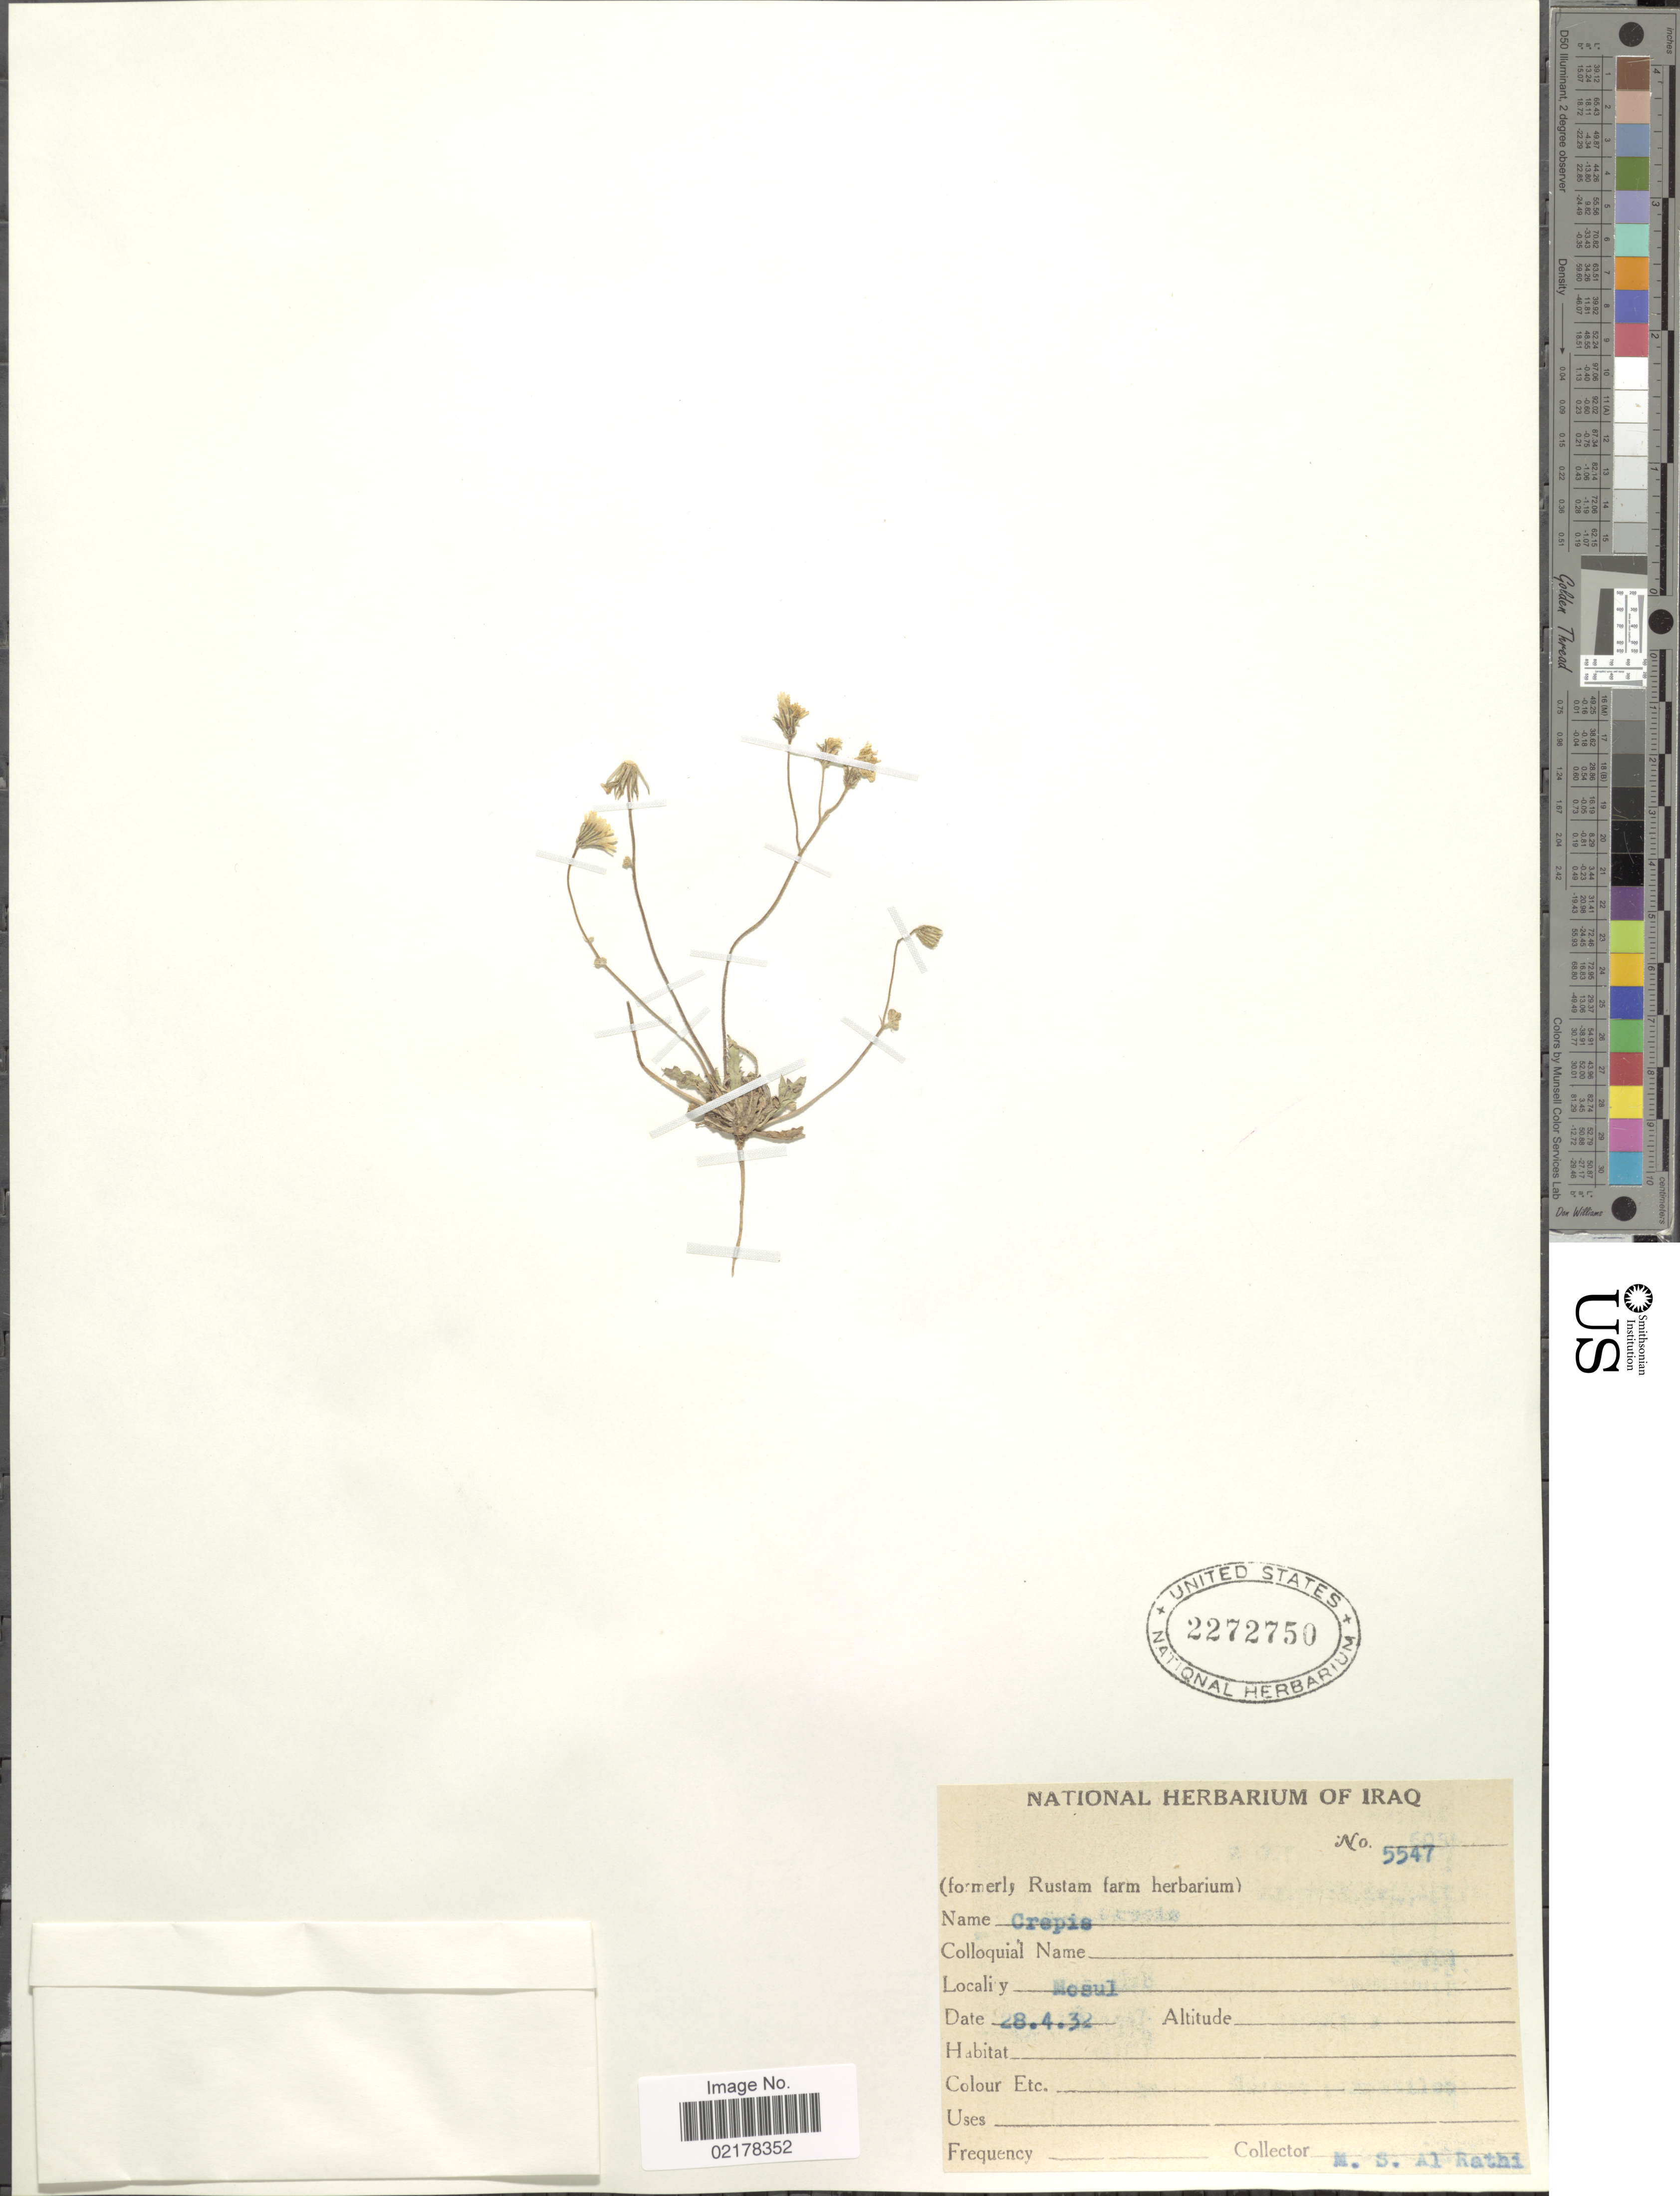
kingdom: Plantae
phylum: Tracheophyta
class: Magnoliopsida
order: Asterales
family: Asteraceae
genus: Crepis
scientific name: Crepis sp.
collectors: Al- Rathi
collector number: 5547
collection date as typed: Transcribed d/m/y: 28/4/32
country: Iraq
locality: Mosul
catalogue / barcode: US 2272750